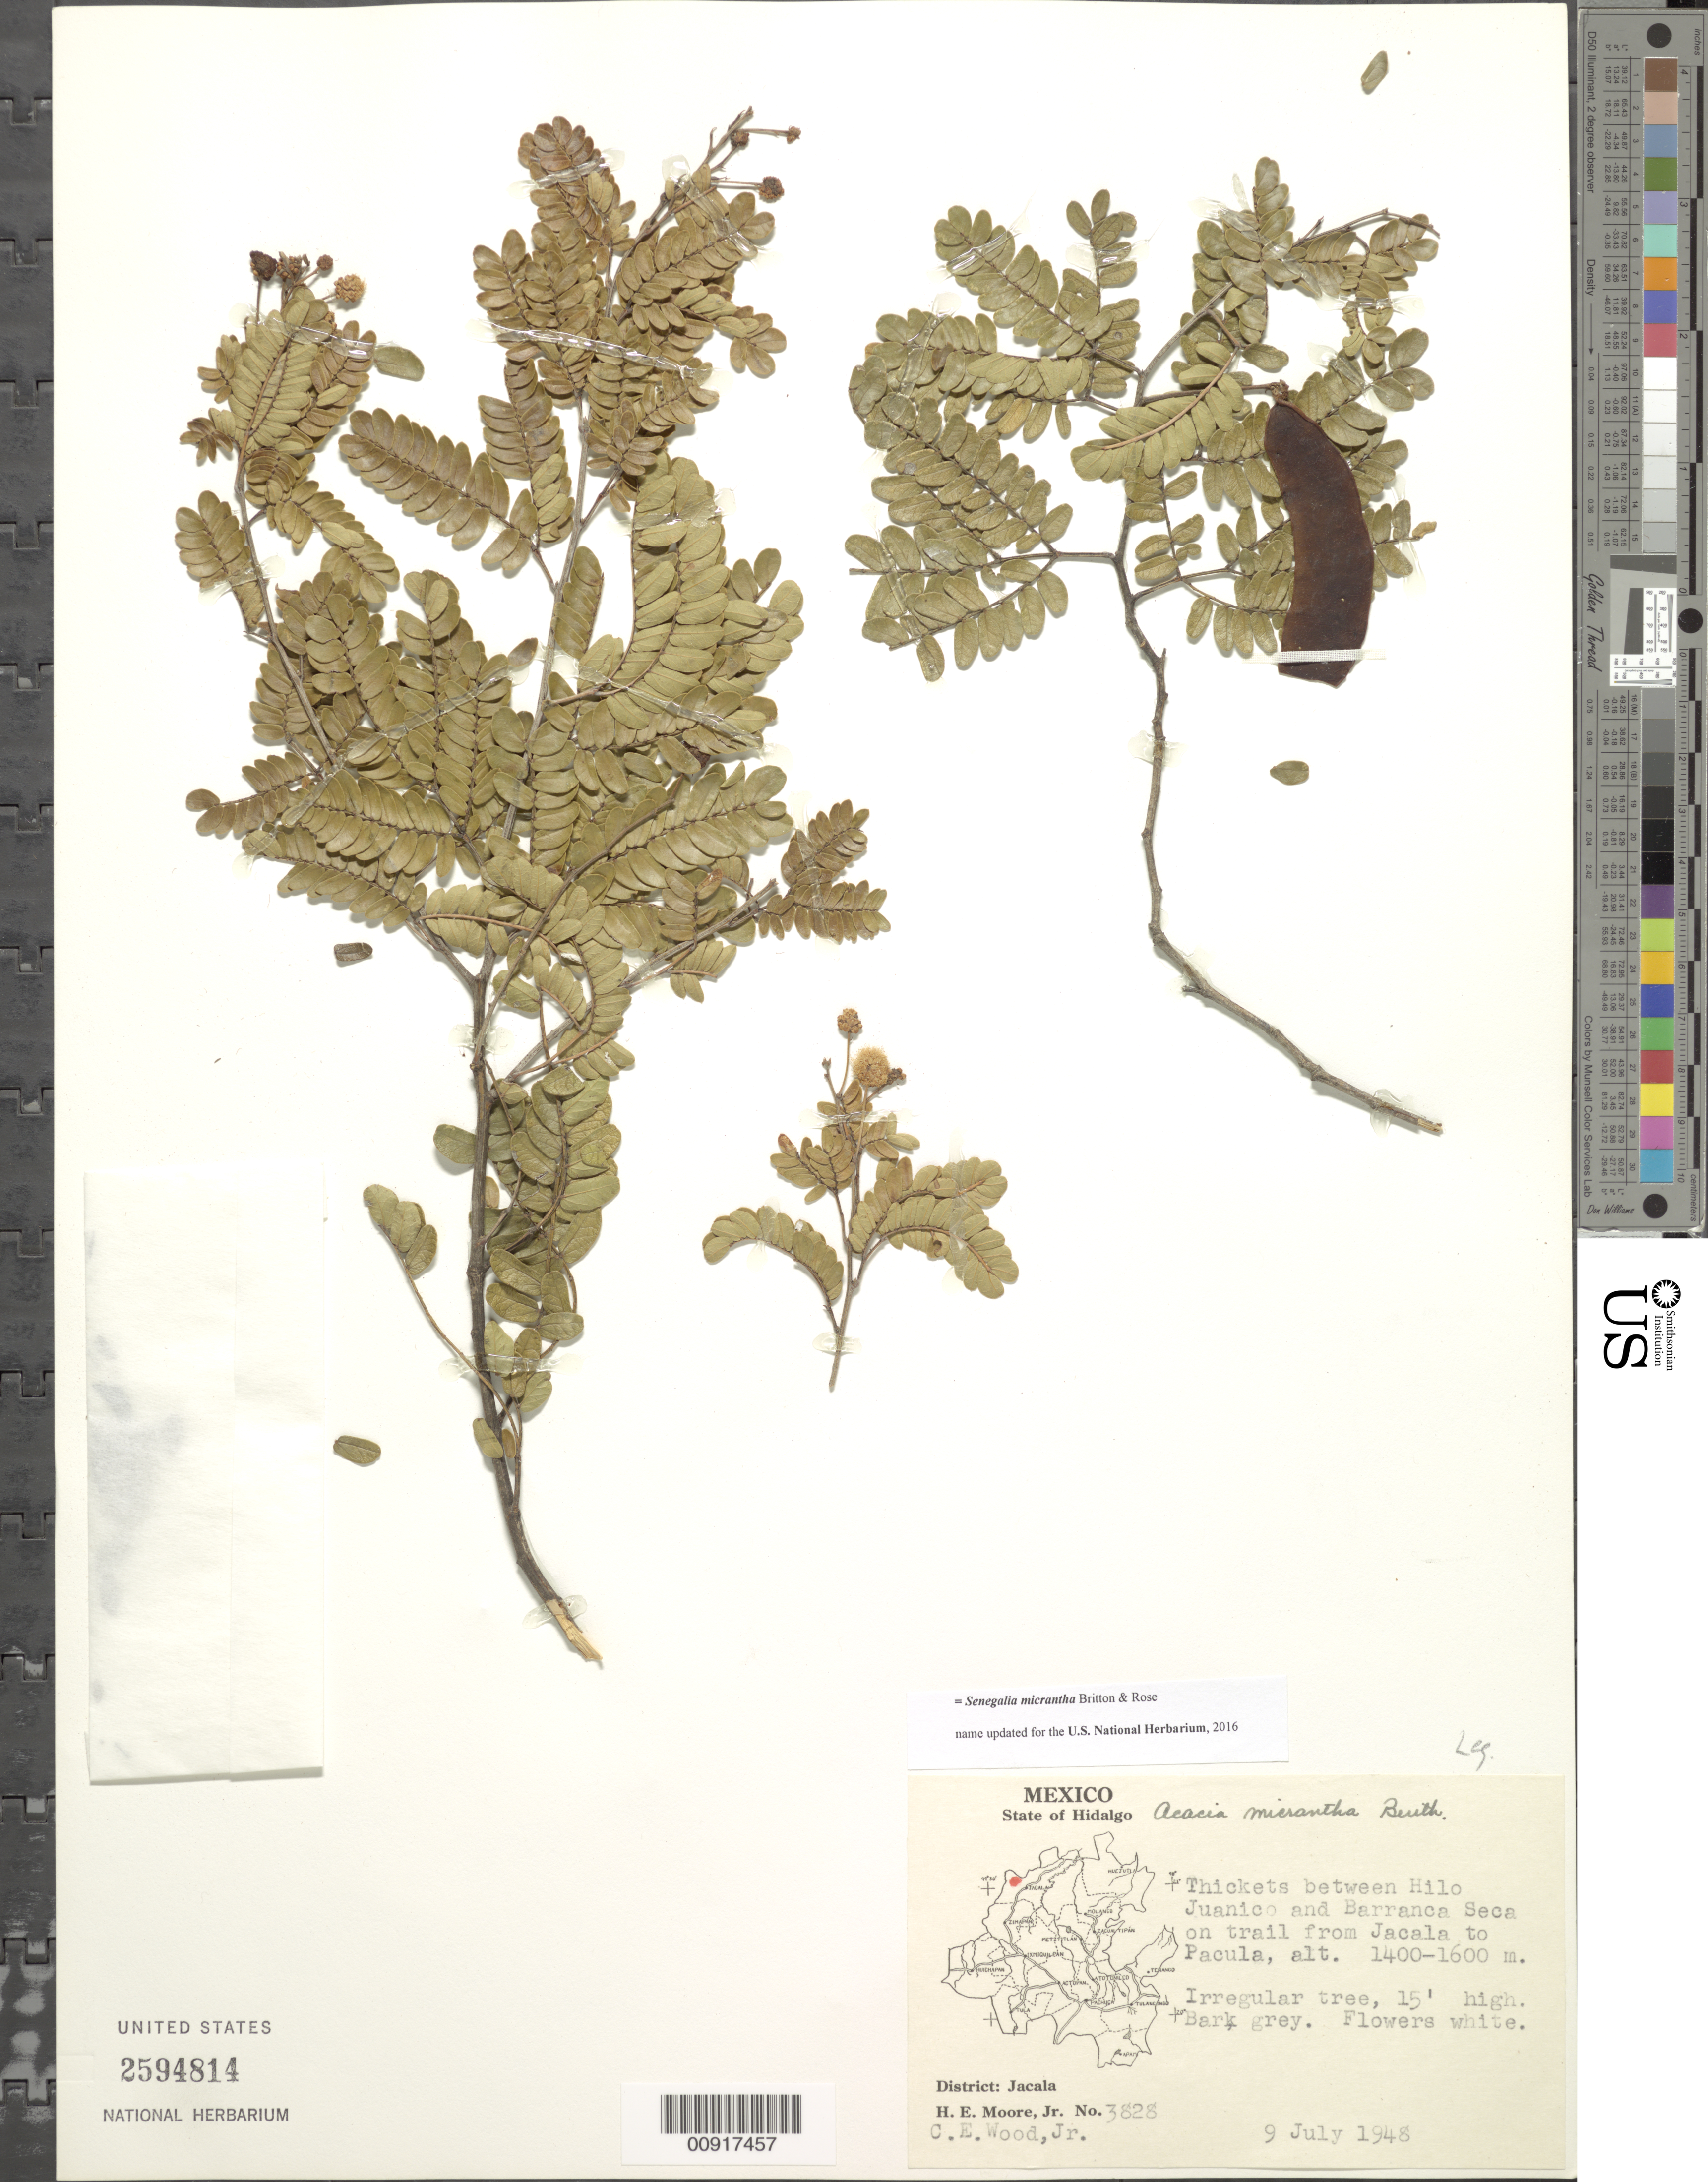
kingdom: Plantae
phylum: Tracheophyta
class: Magnoliopsida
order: Fabales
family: Fabaceae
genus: Senegalia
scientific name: Senegalia micrantha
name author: Britton & Rose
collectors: H. E. Moore & C. Wood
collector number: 3828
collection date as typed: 09 Jul 1948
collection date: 1948-07-09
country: Mexico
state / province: Hidalgo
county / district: Jacala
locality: Thickets between Hilo Juanico and Barranca Seca on trail from Jacala to Pacula. State of Hidalgo, District of Jacala.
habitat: Thickets.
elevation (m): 1600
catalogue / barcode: US 2594814